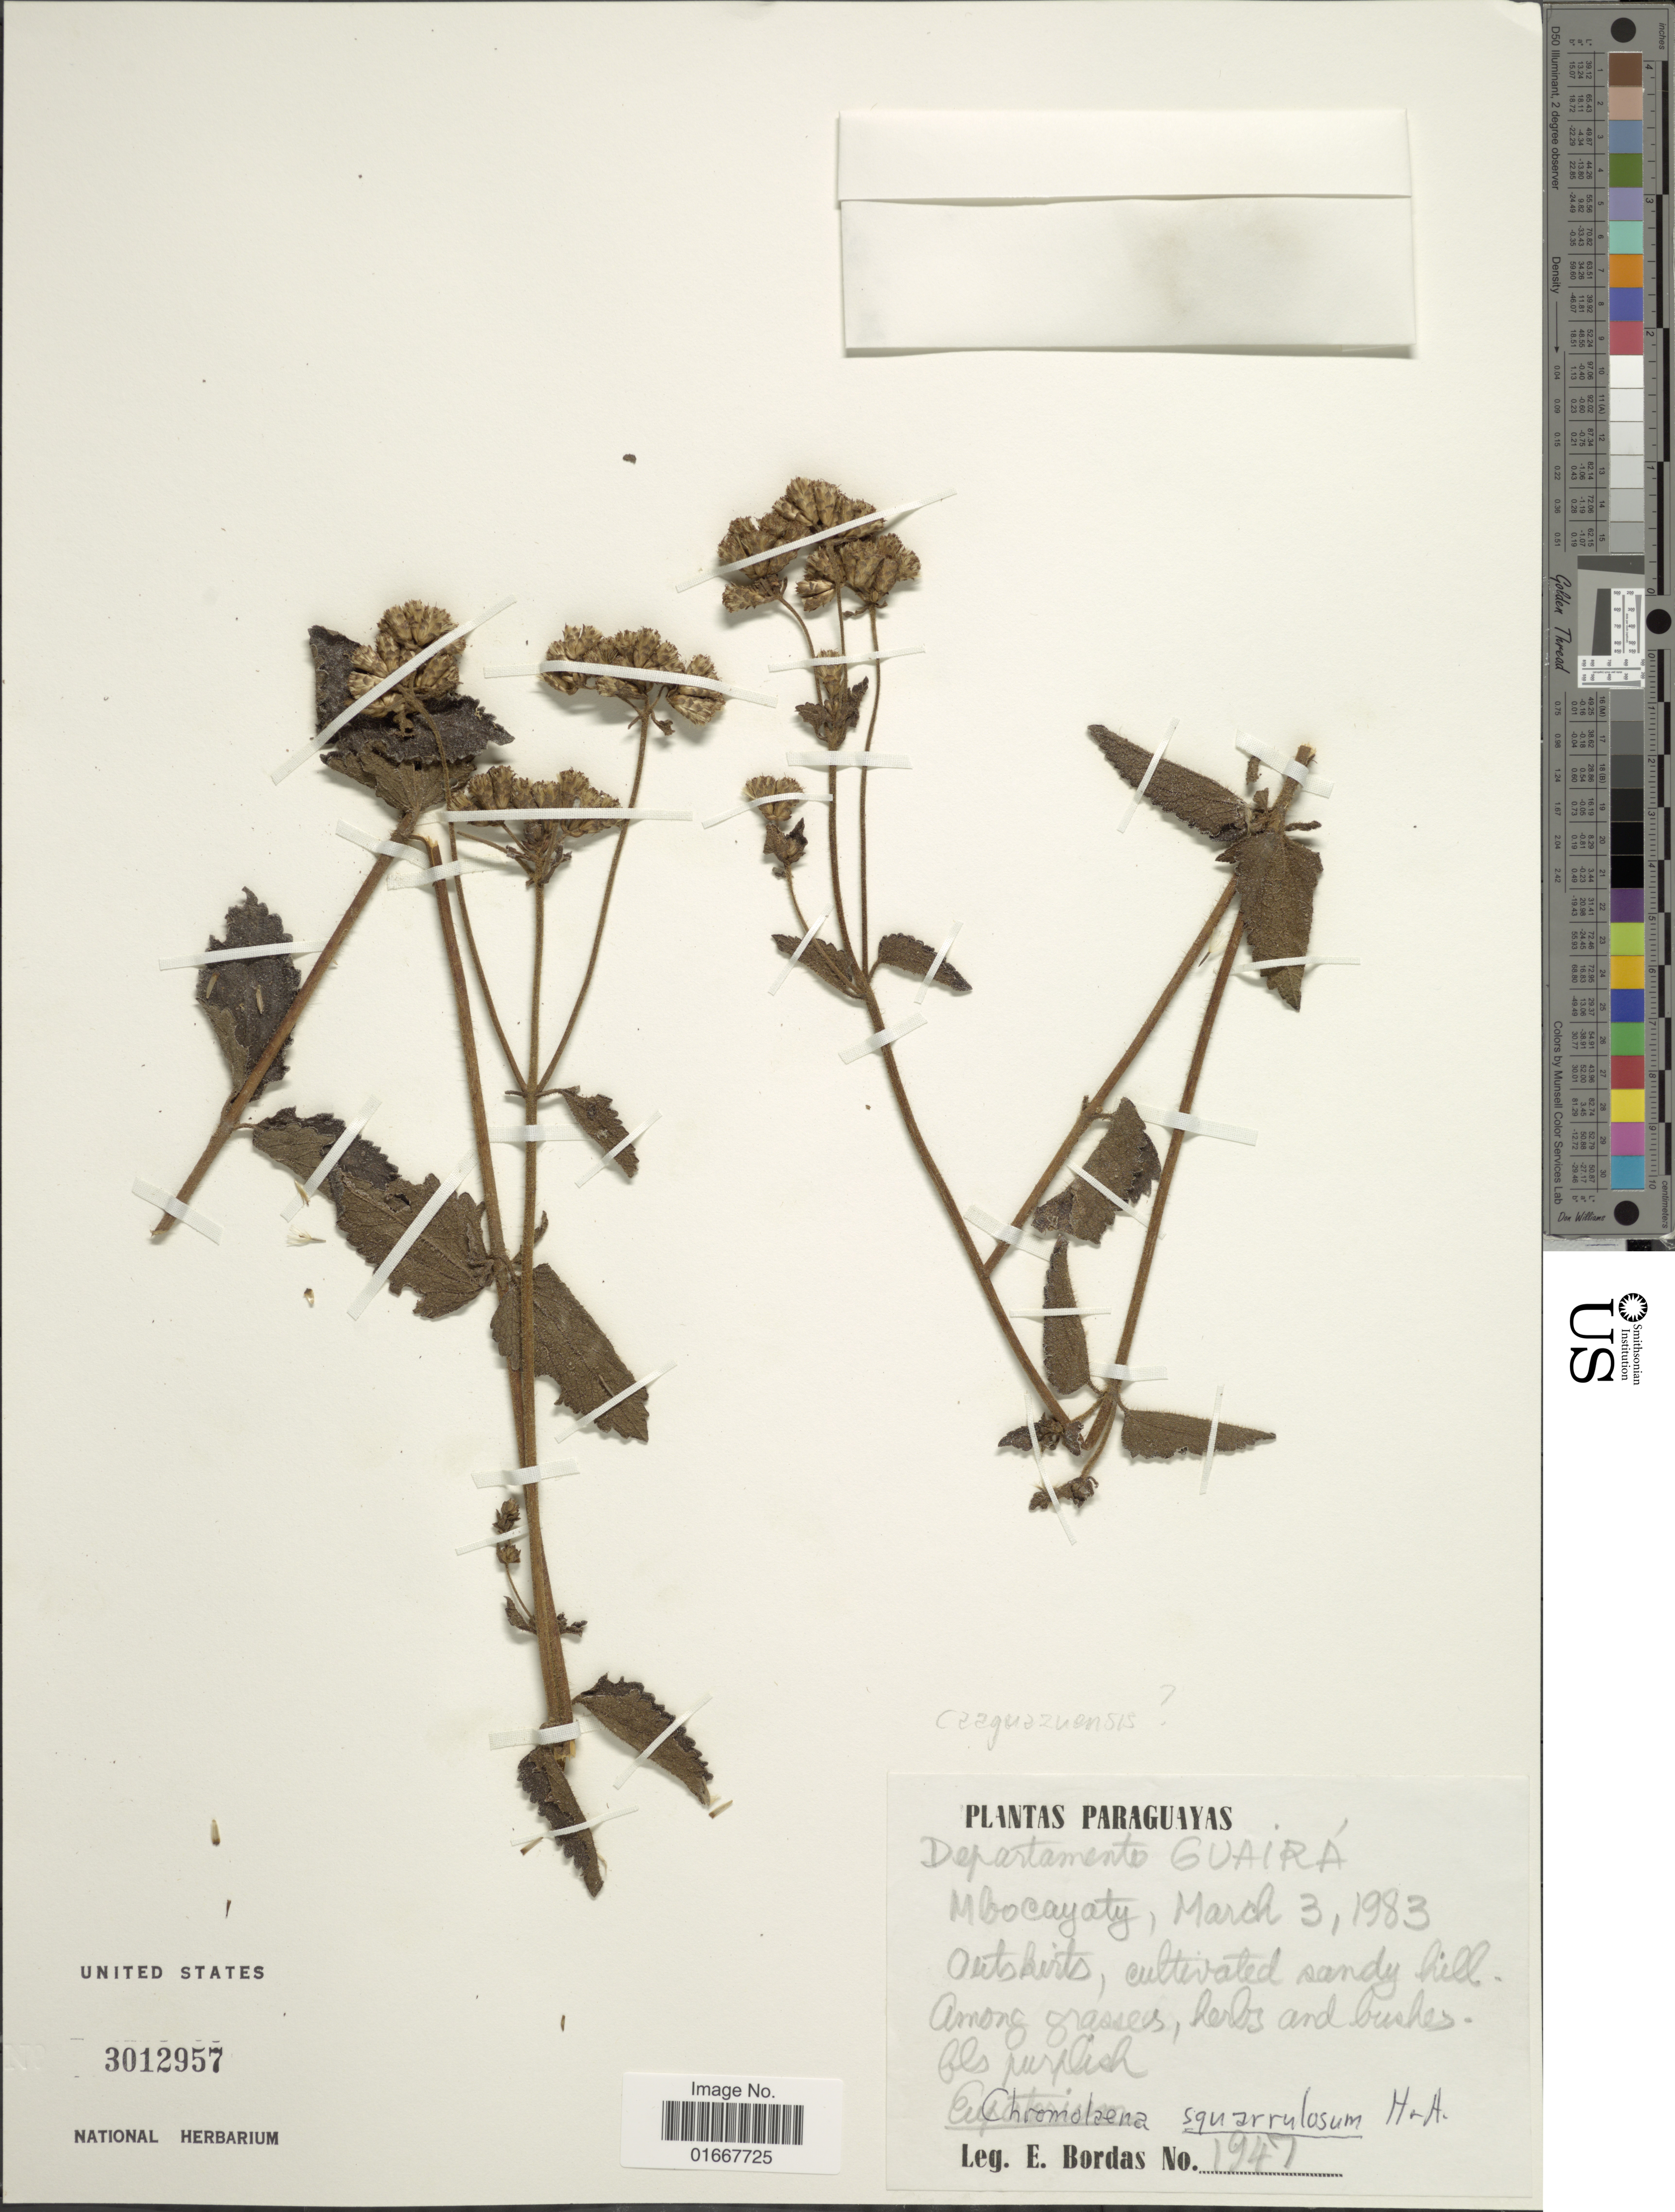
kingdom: Plantae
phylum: Tracheophyta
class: Magnoliopsida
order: Asterales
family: Asteraceae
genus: Chromolaena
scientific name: Chromolaena squarrulosa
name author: (Hook. & Arn.) R.M. King & H. Rob.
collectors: E. Bordas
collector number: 1947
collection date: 1983-03-03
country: Paraguay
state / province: Guaira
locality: Mbocayaty. Outskirts, cultivated sandy hill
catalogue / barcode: US 3012957